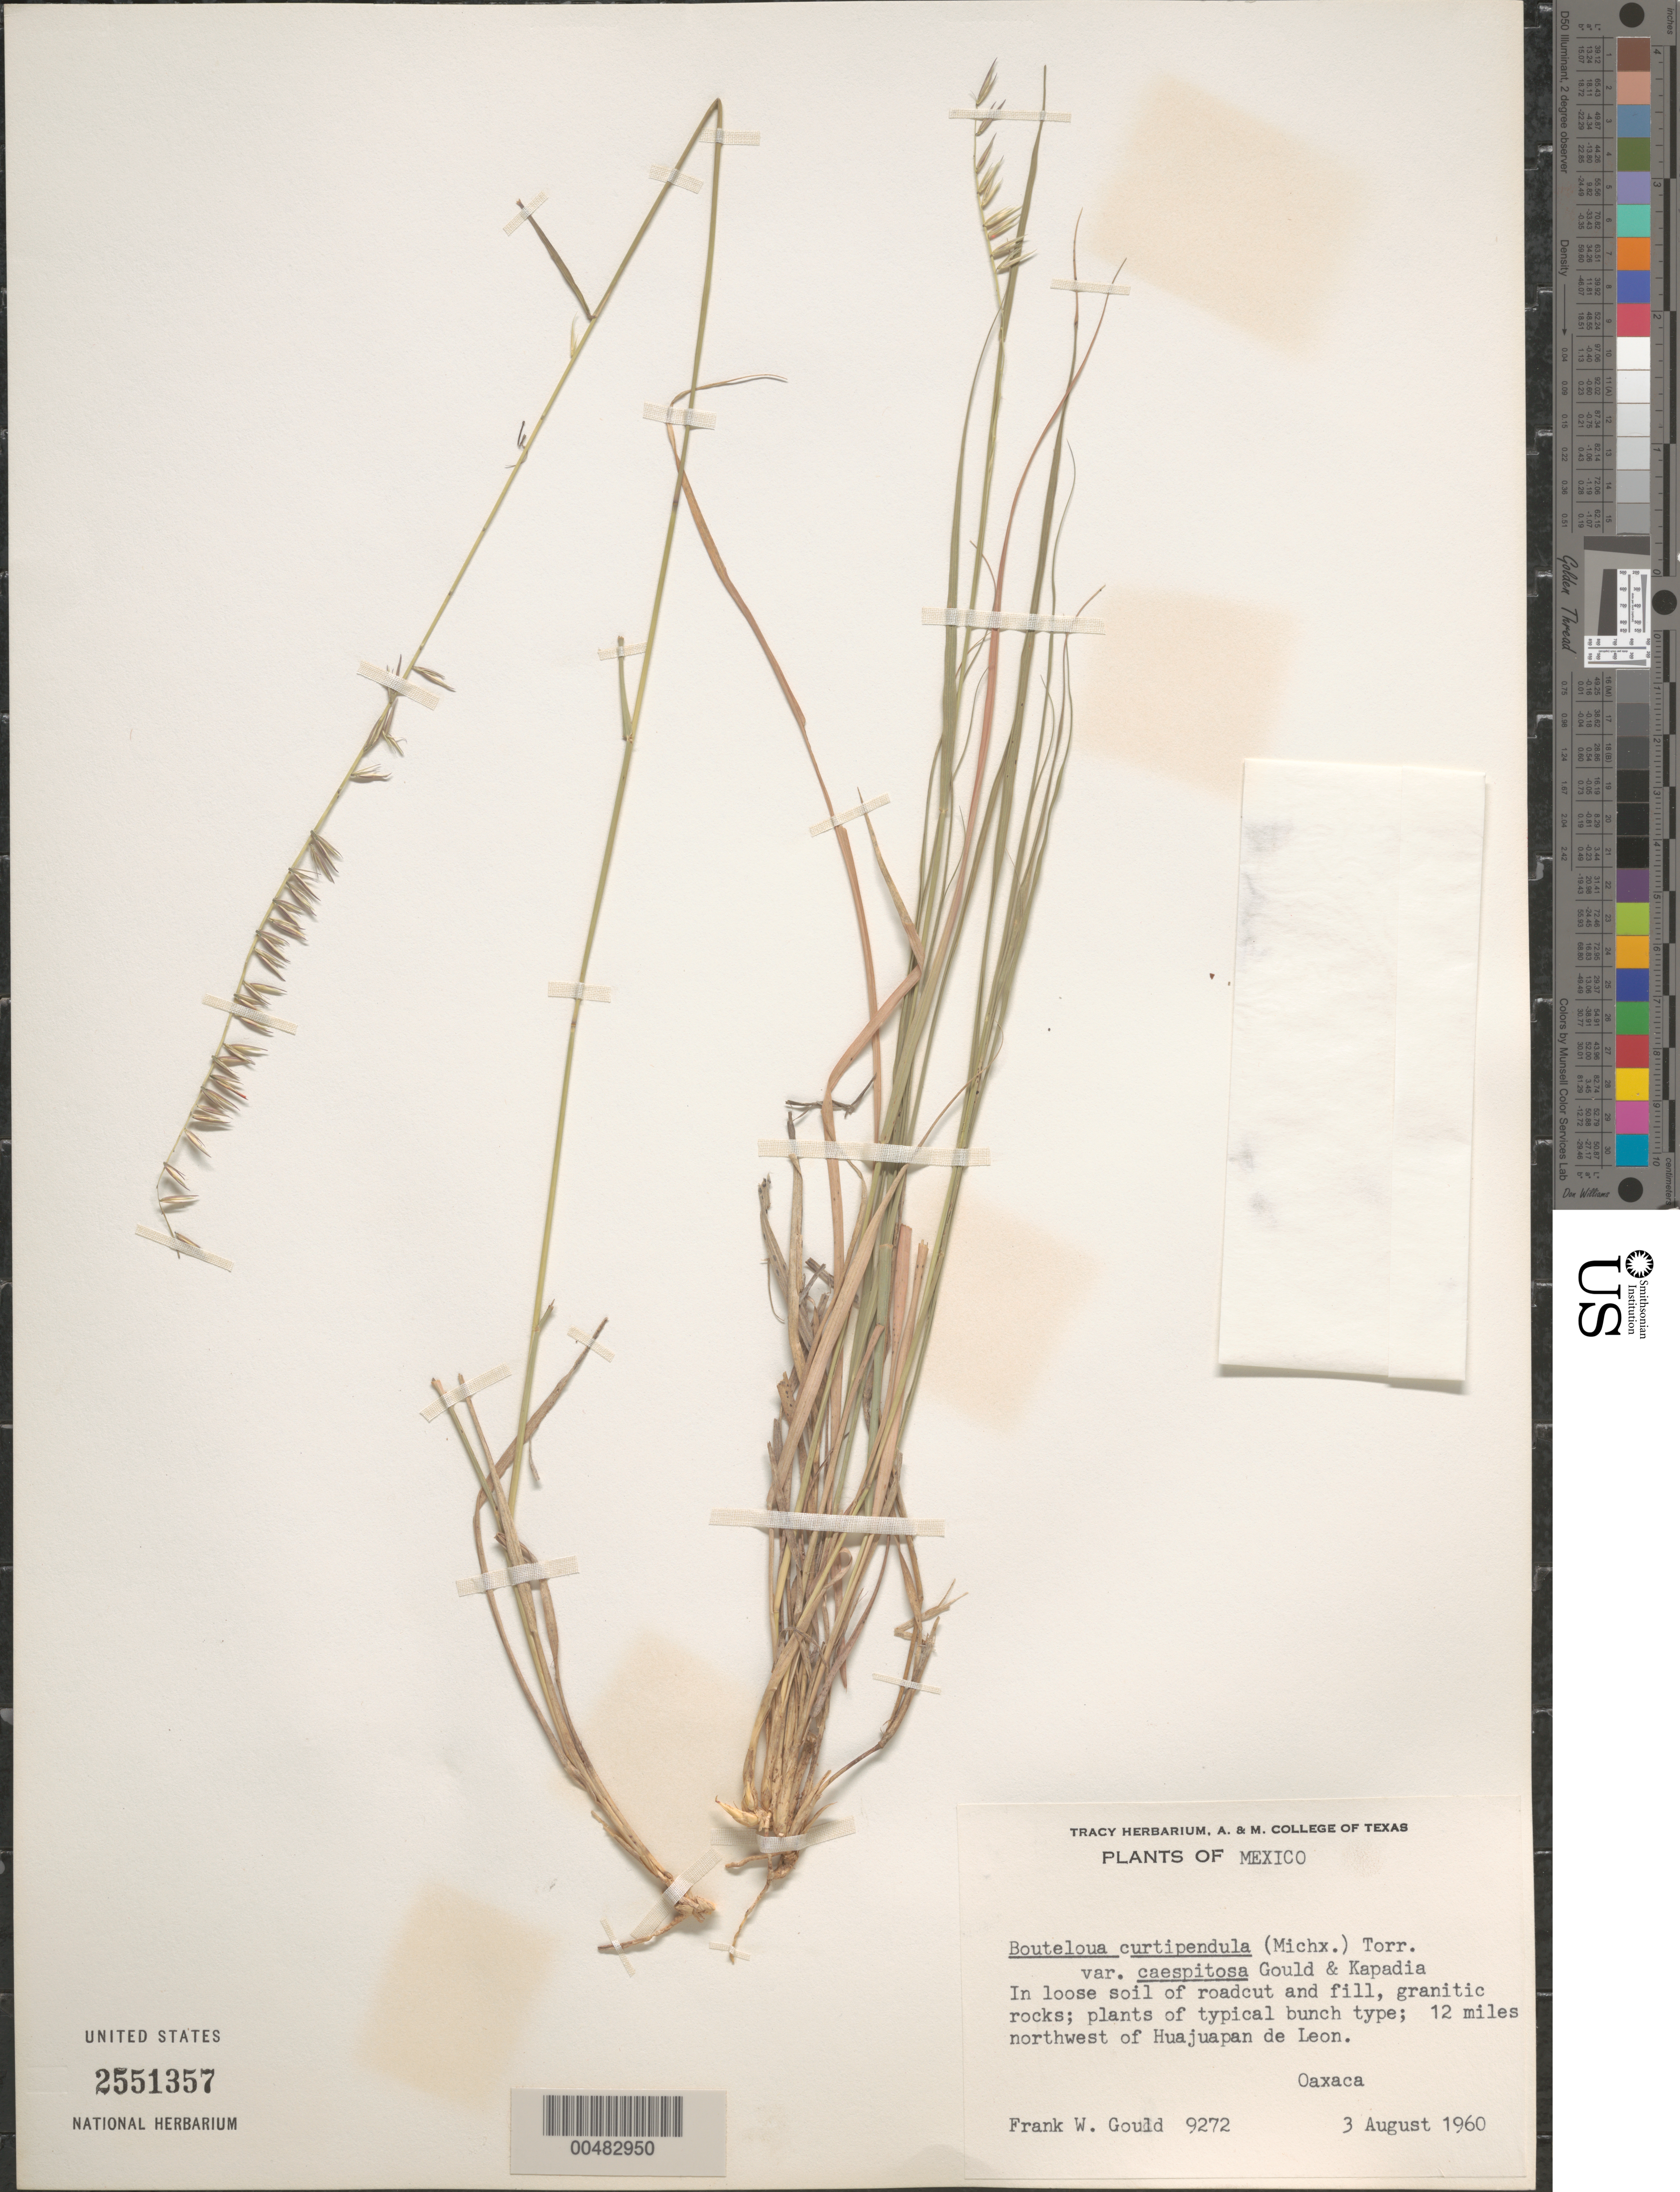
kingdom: Plantae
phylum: Tracheophyta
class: Liliopsida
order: Poales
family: Poaceae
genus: Bouteloua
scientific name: Bouteloua curtipendula var. caespitosa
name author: Gould & Kapadia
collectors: F. W. Gould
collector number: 9272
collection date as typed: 3 Aug 1960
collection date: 1960-08-03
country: Mexico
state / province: Oaxaca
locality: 12 mi NW of Huajuapan de Leon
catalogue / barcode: US 2551357